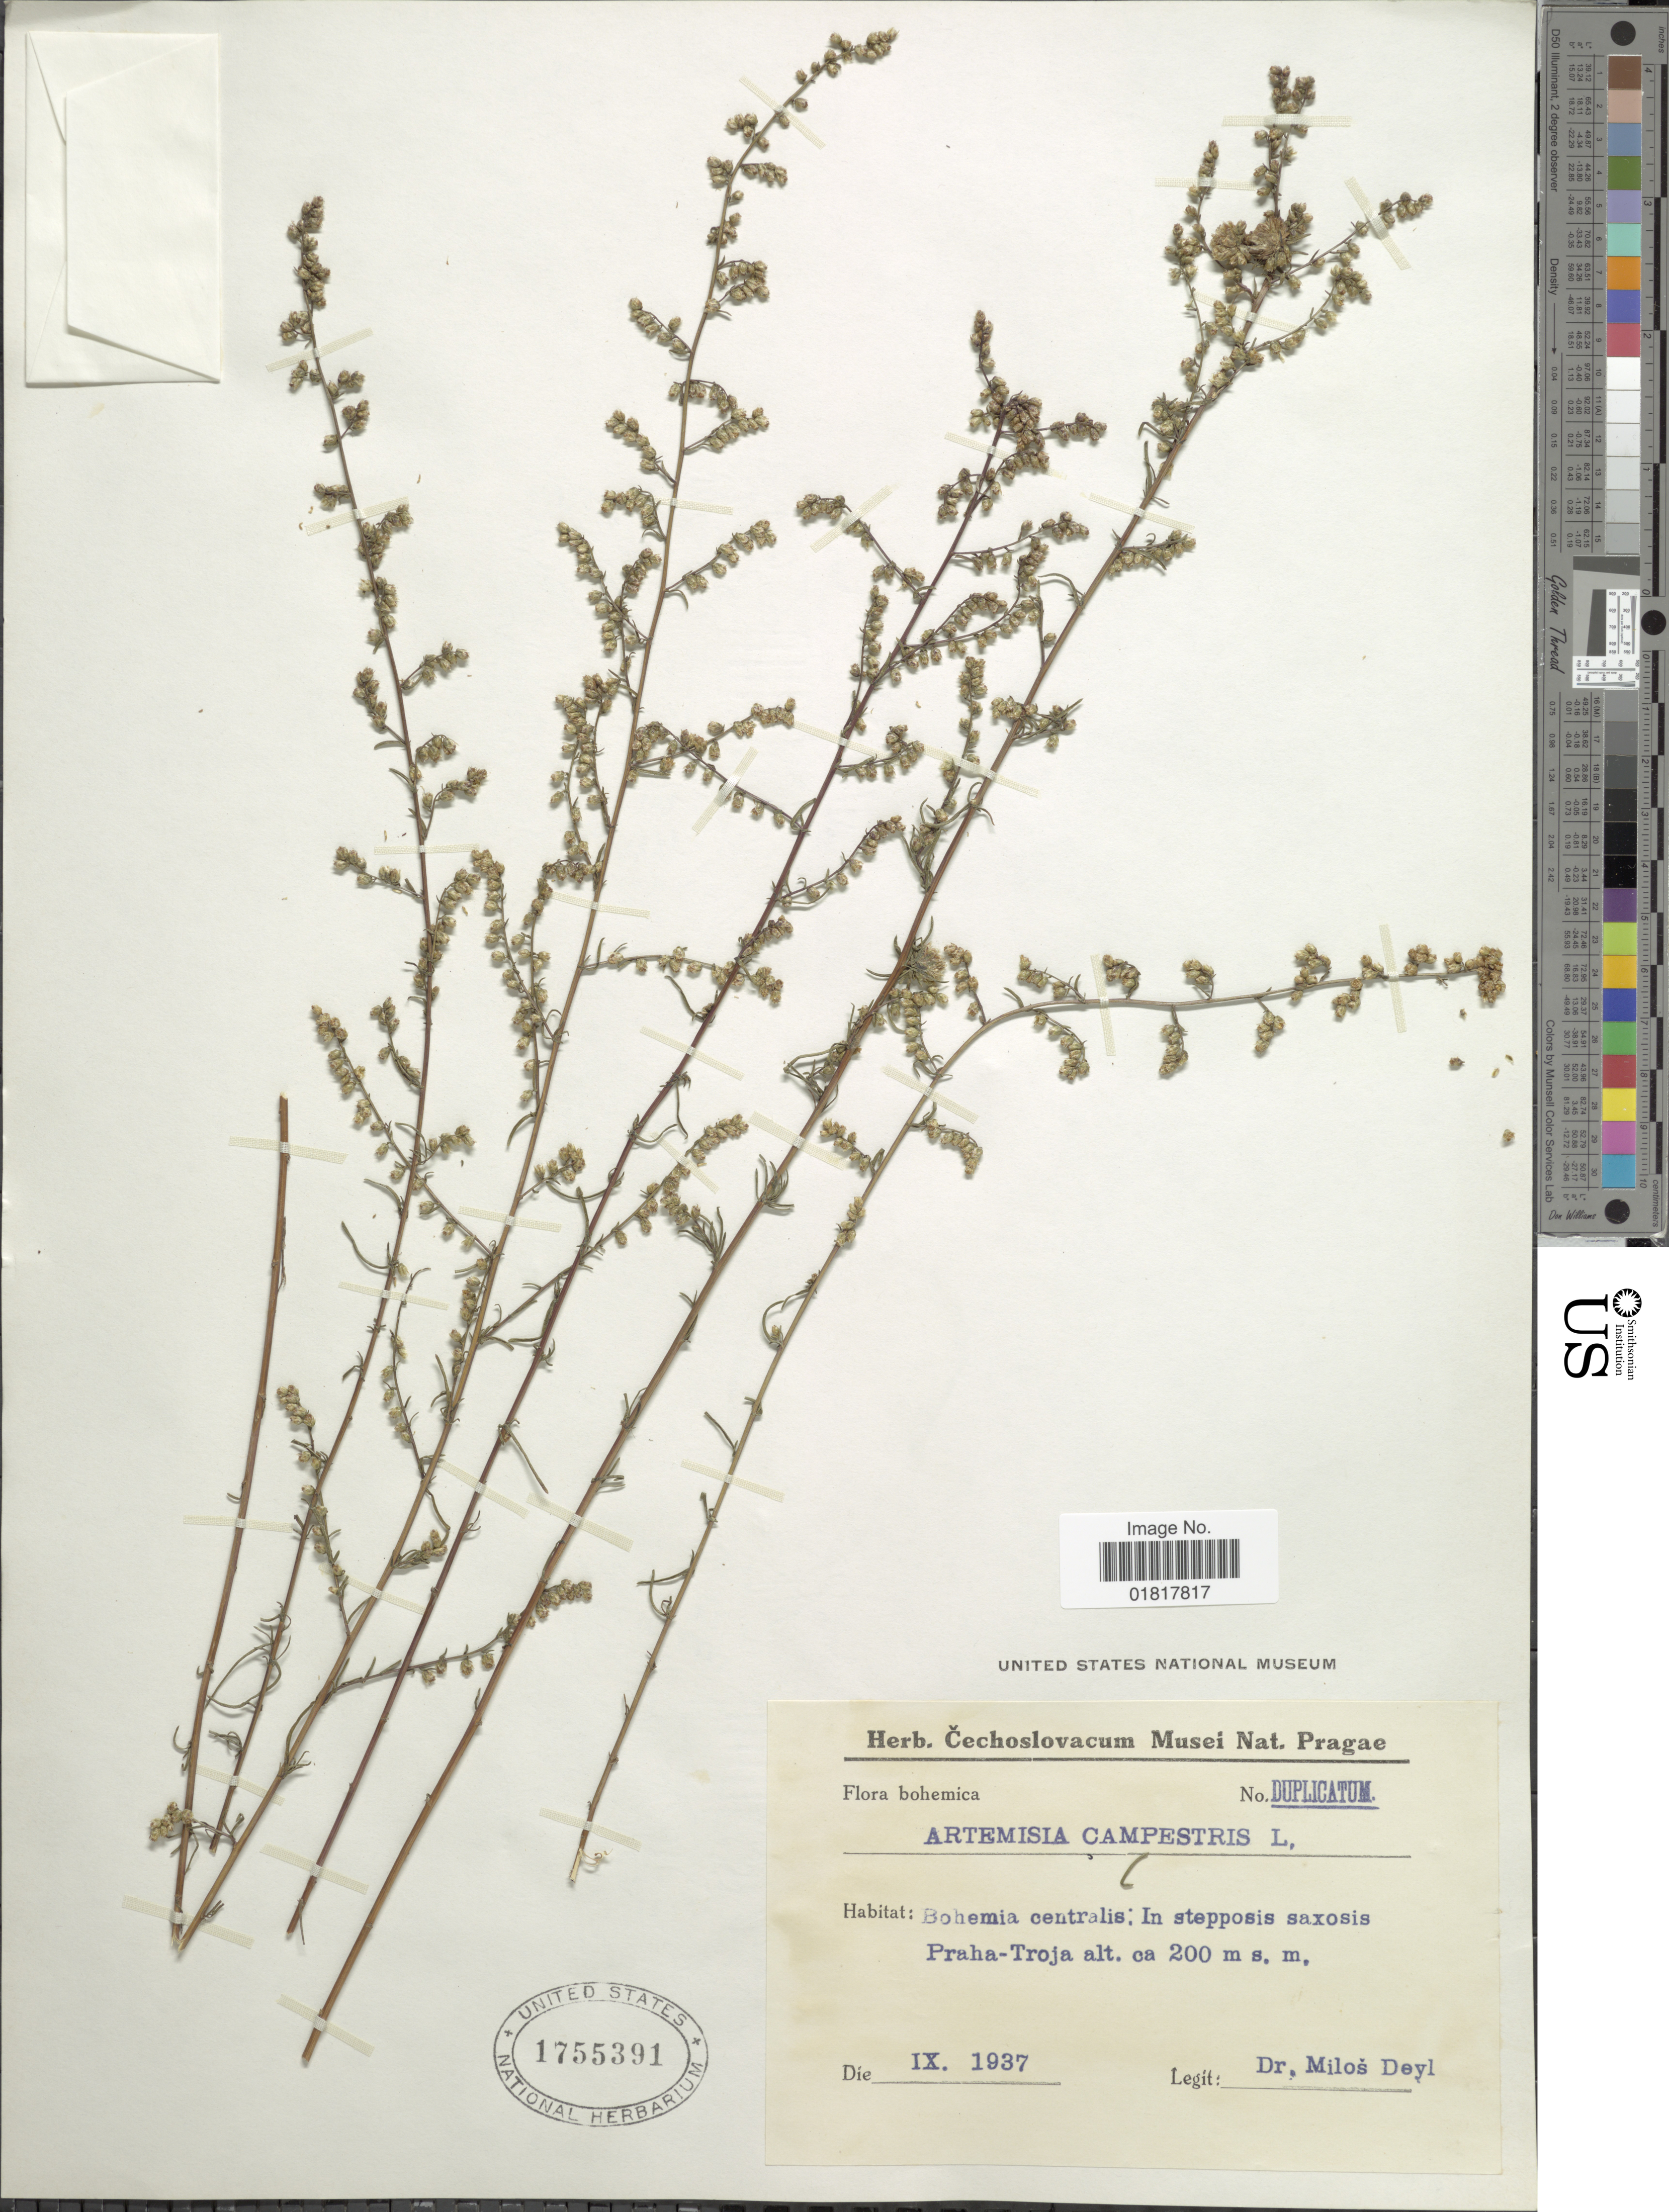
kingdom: Plantae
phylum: Tracheophyta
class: Magnoliopsida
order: Asterales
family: Asteraceae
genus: Artemisia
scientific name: Artemisia campestris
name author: L.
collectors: M. Deyl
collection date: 1937-09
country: Czechia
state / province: Central Bohemian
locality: In stepposis saxosis Praha-Troja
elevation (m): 200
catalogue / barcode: US 1755391